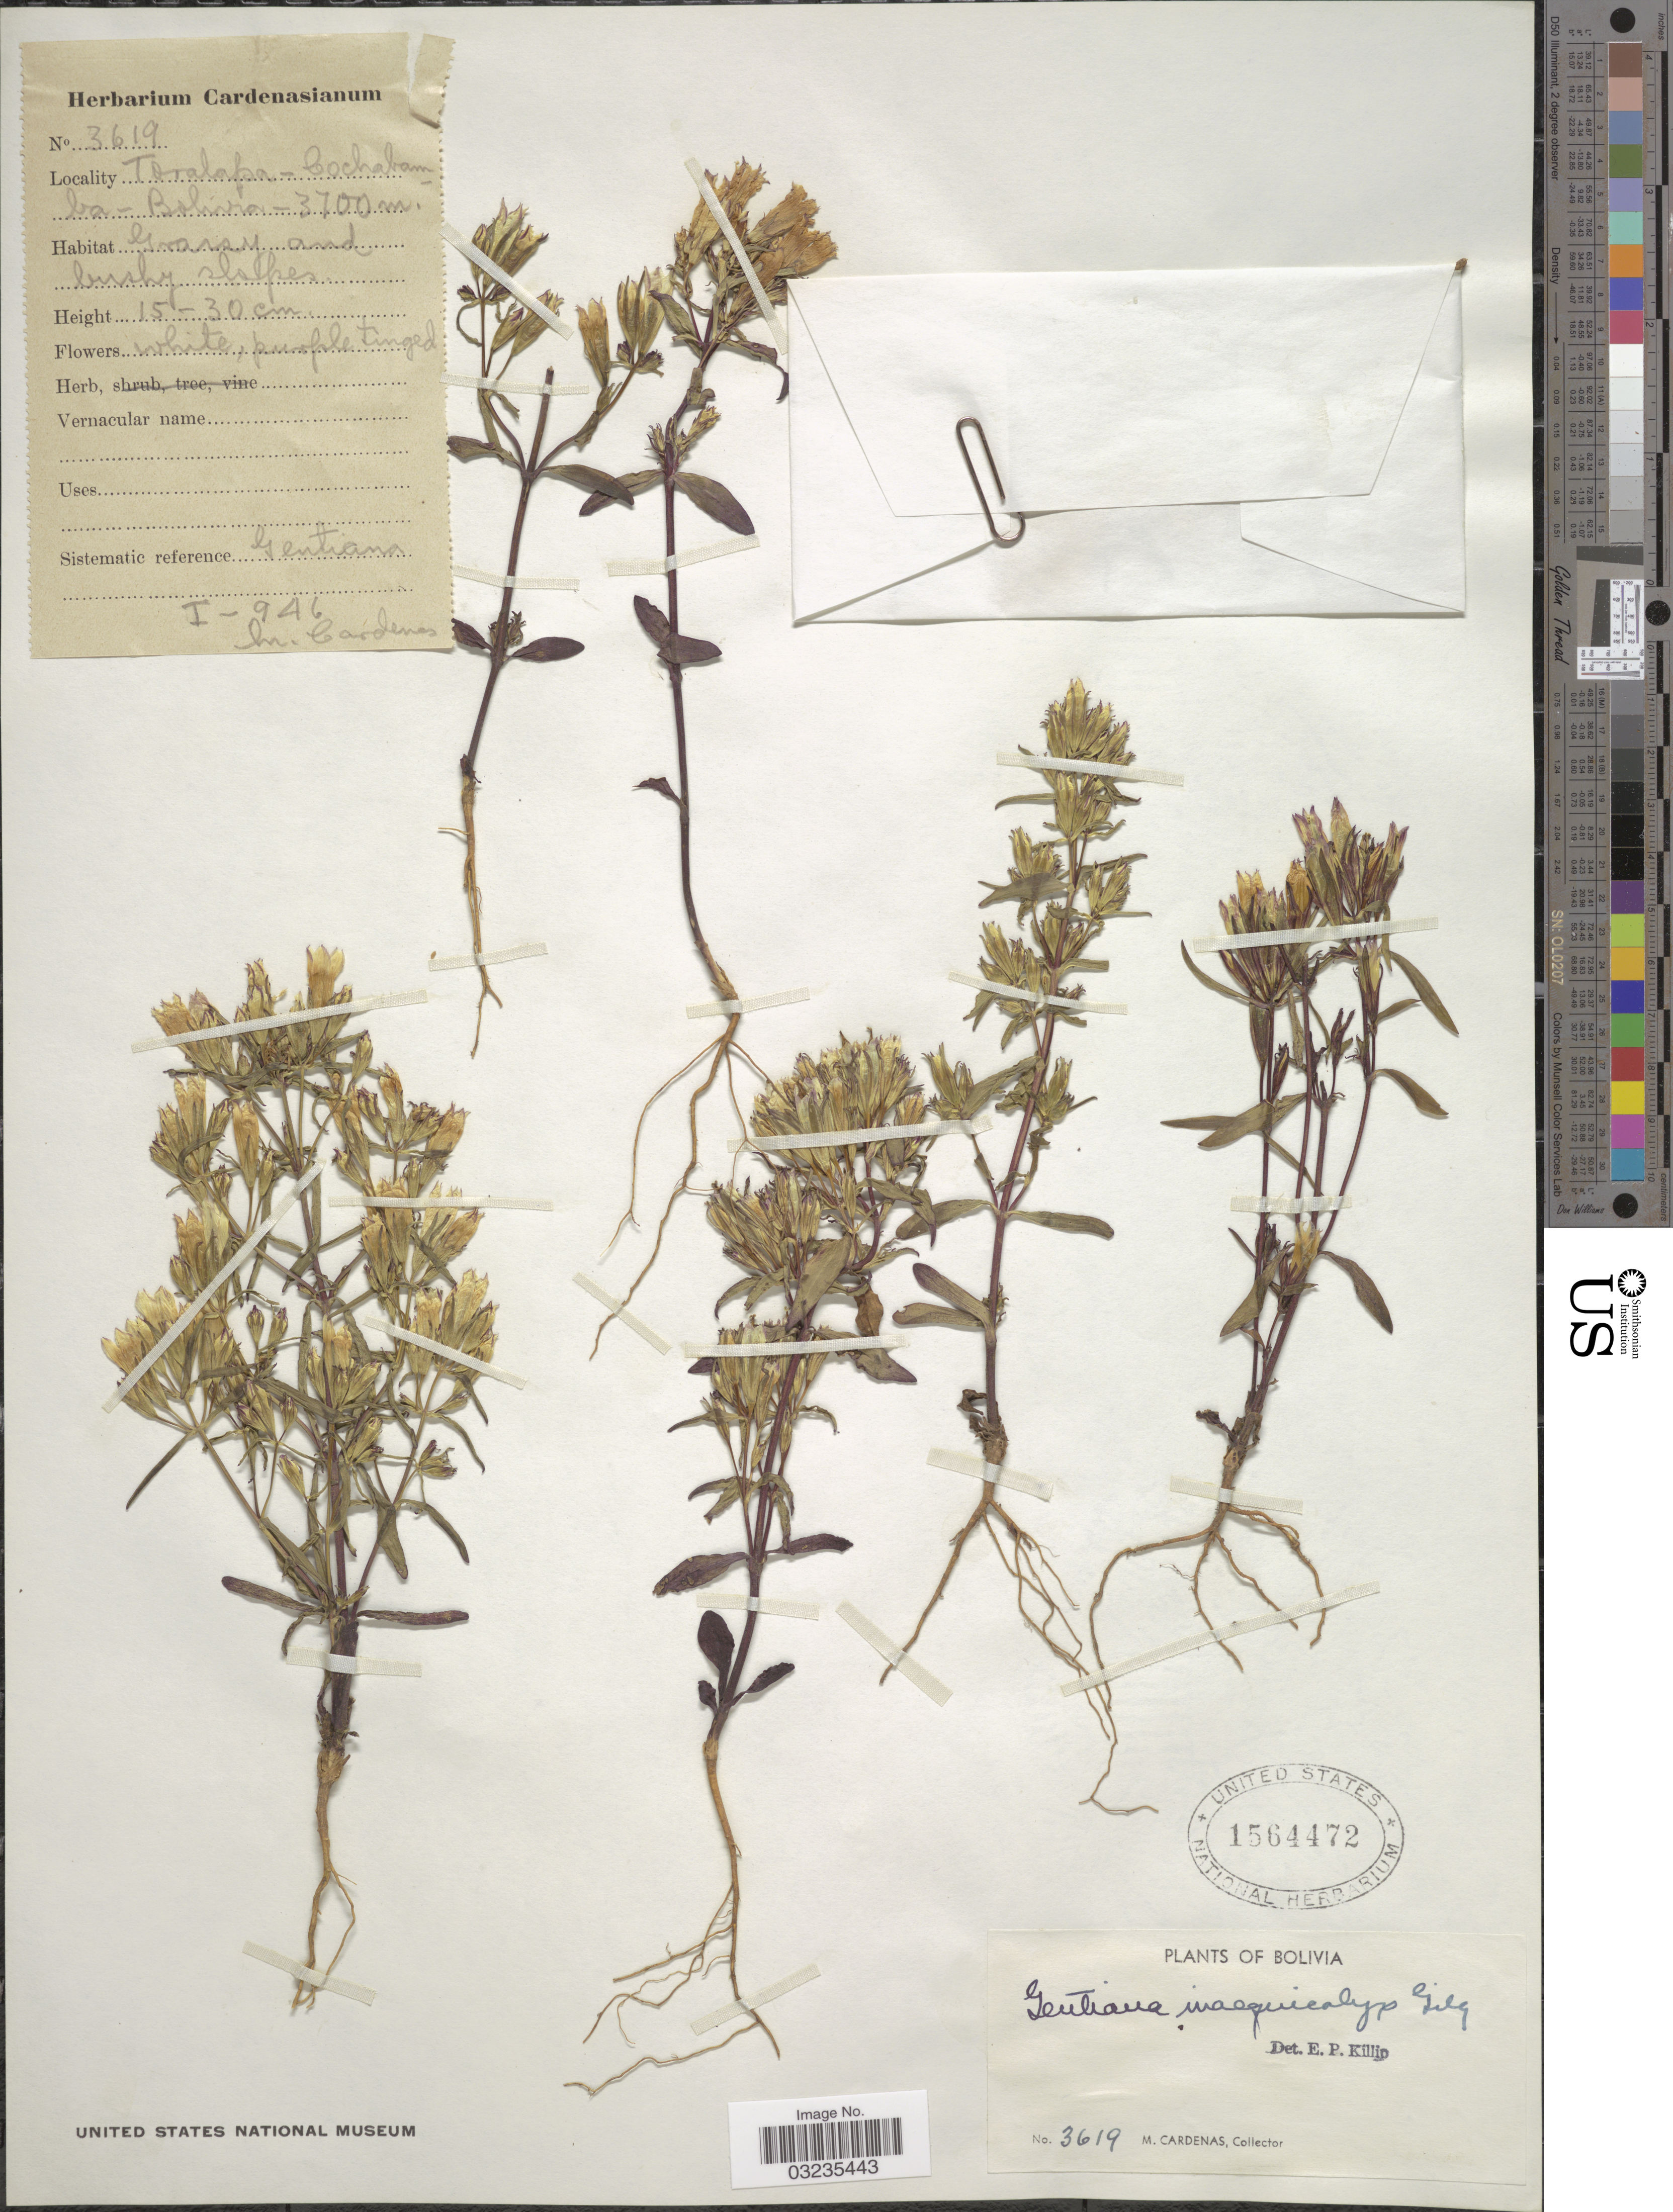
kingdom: Plantae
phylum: Tracheophyta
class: Magnoliopsida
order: Gentianales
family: Gentianaceae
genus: Gentiana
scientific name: Gentiana inaequicalyx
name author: Gilg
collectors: M. Cárdenas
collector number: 3619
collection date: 1946-01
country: Bolivia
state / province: Cochabamba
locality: Toralapa.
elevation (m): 3700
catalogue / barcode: US 1564472